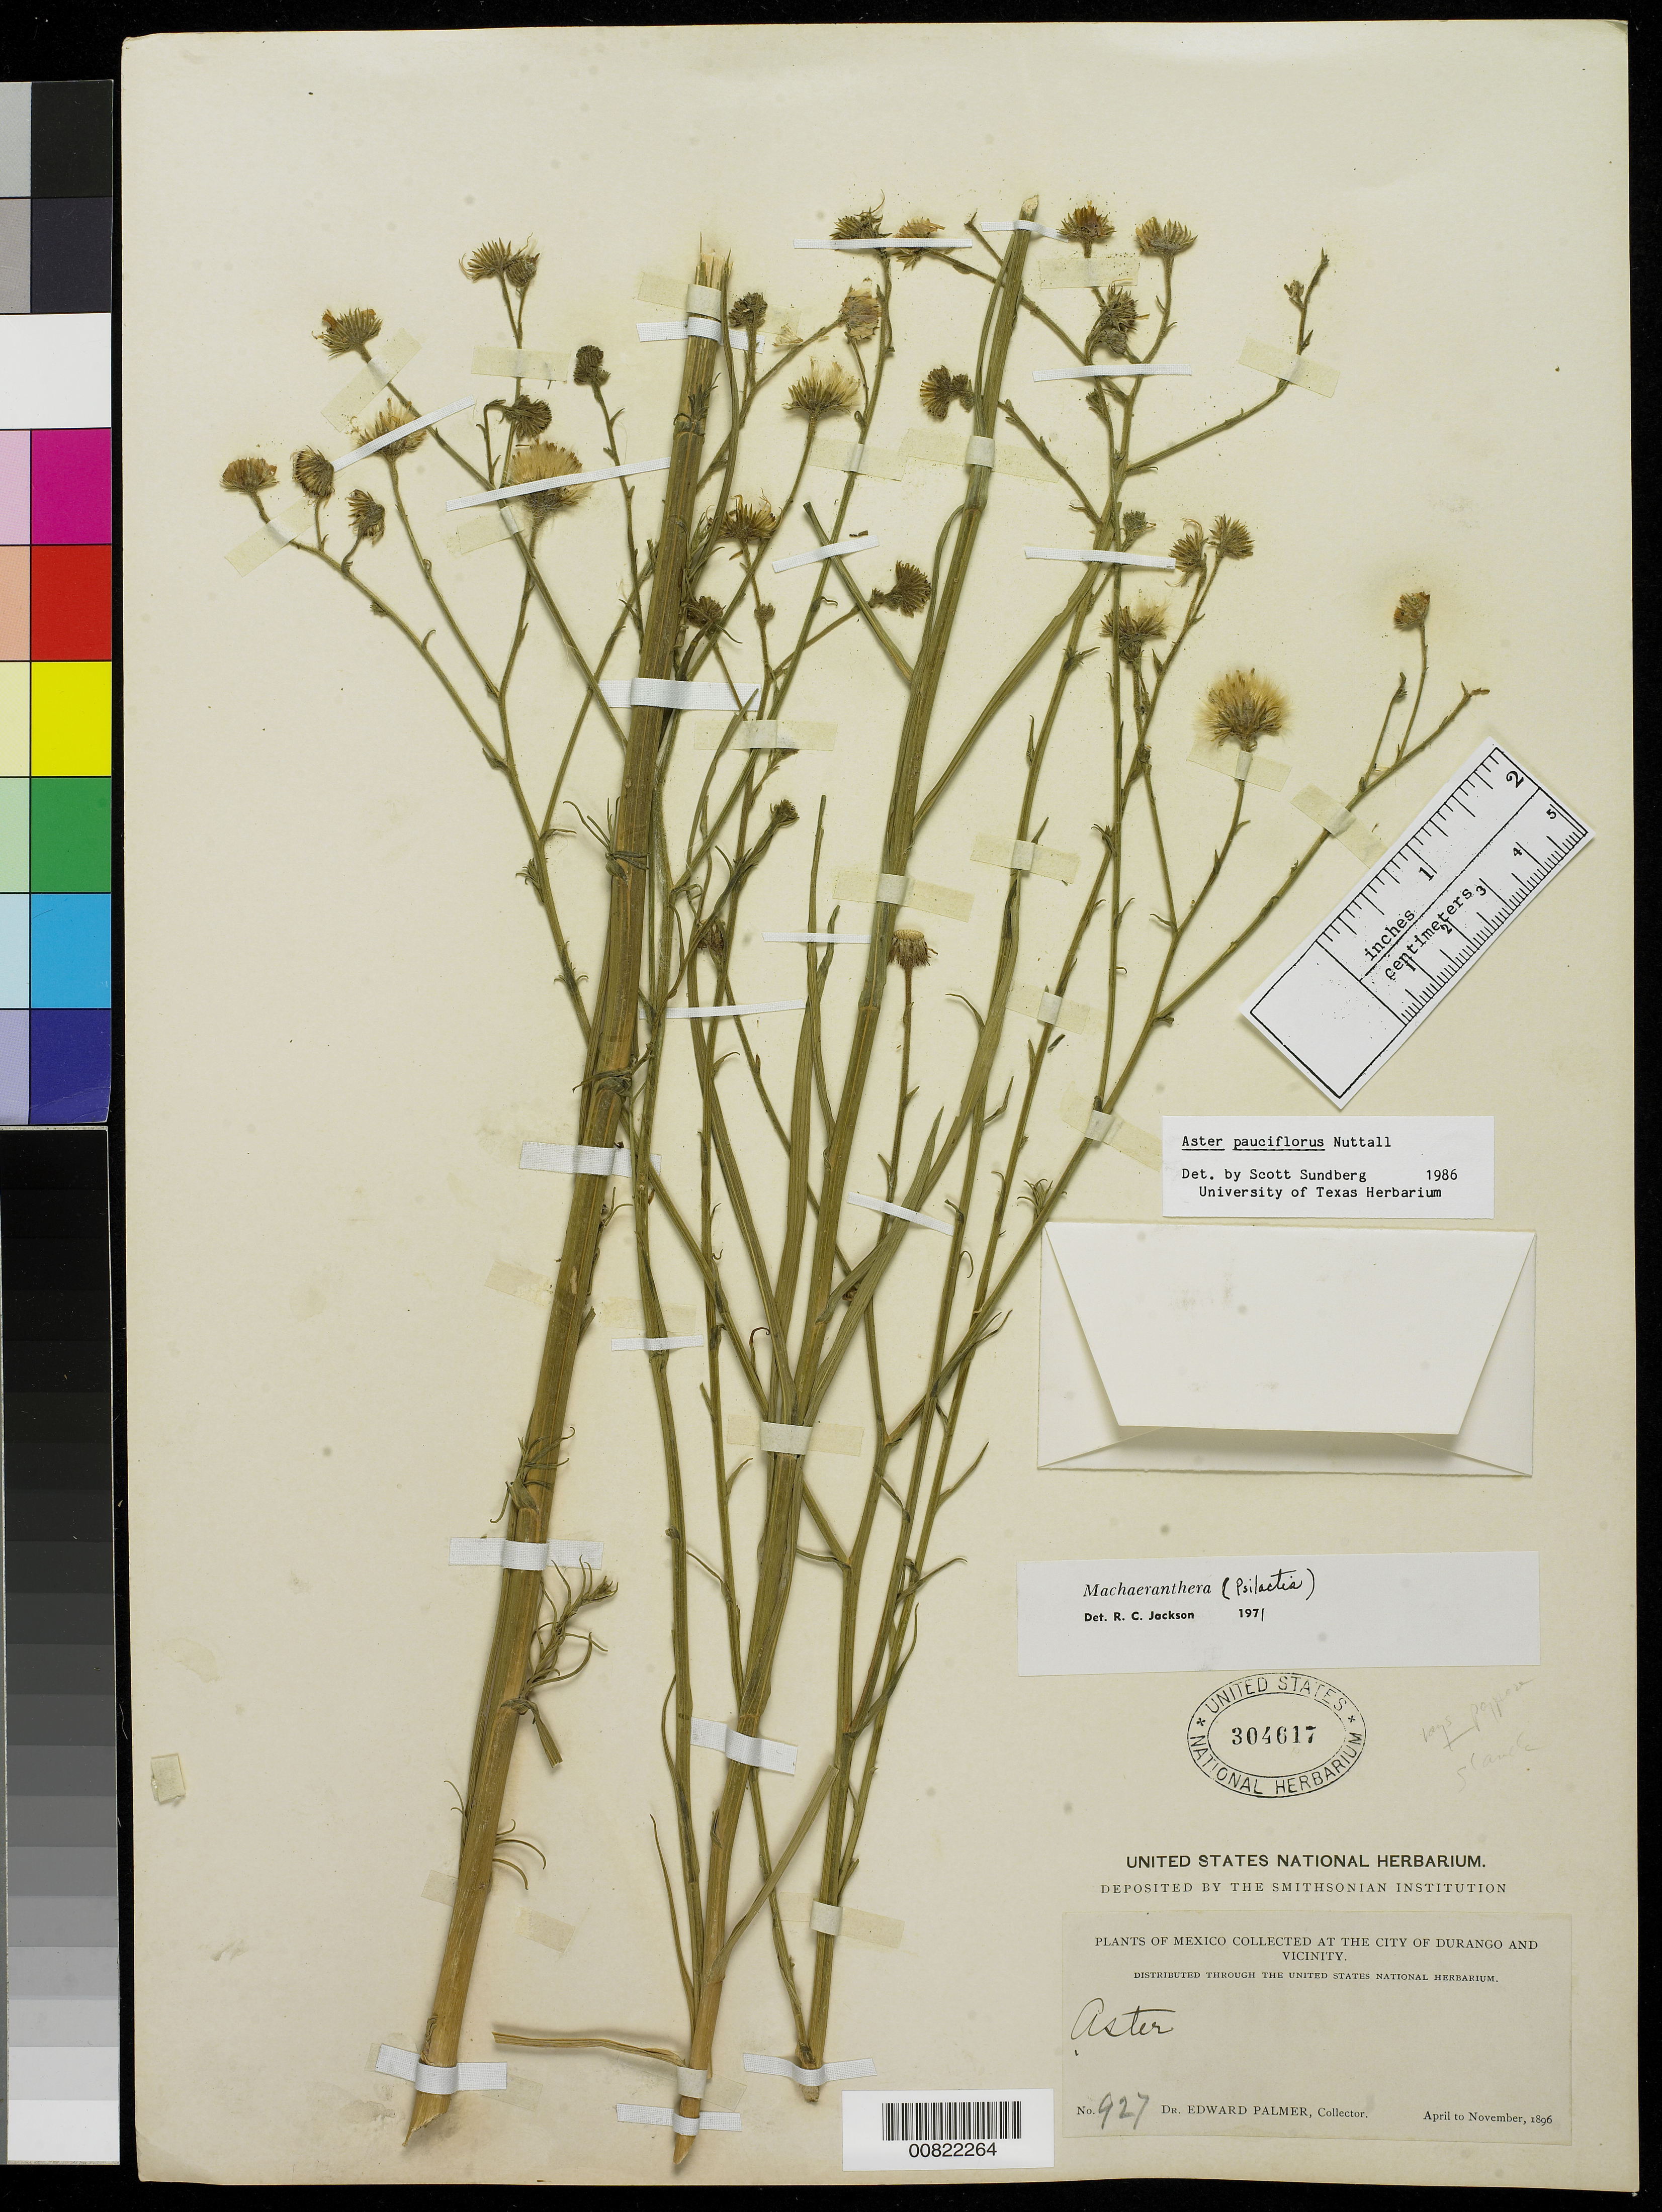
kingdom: Plantae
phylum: Tracheophyta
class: Magnoliopsida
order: Asterales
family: Asteraceae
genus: Almutaster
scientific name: Almutaster pauciflorus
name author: (Nutt.) Á. Löve & D. Löve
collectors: E. Palmer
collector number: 927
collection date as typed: Apr 1896 to -- Nov 1896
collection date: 1896-04/1896-11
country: Mexico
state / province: Durango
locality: City of Durango and vicinity.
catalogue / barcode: US 304617